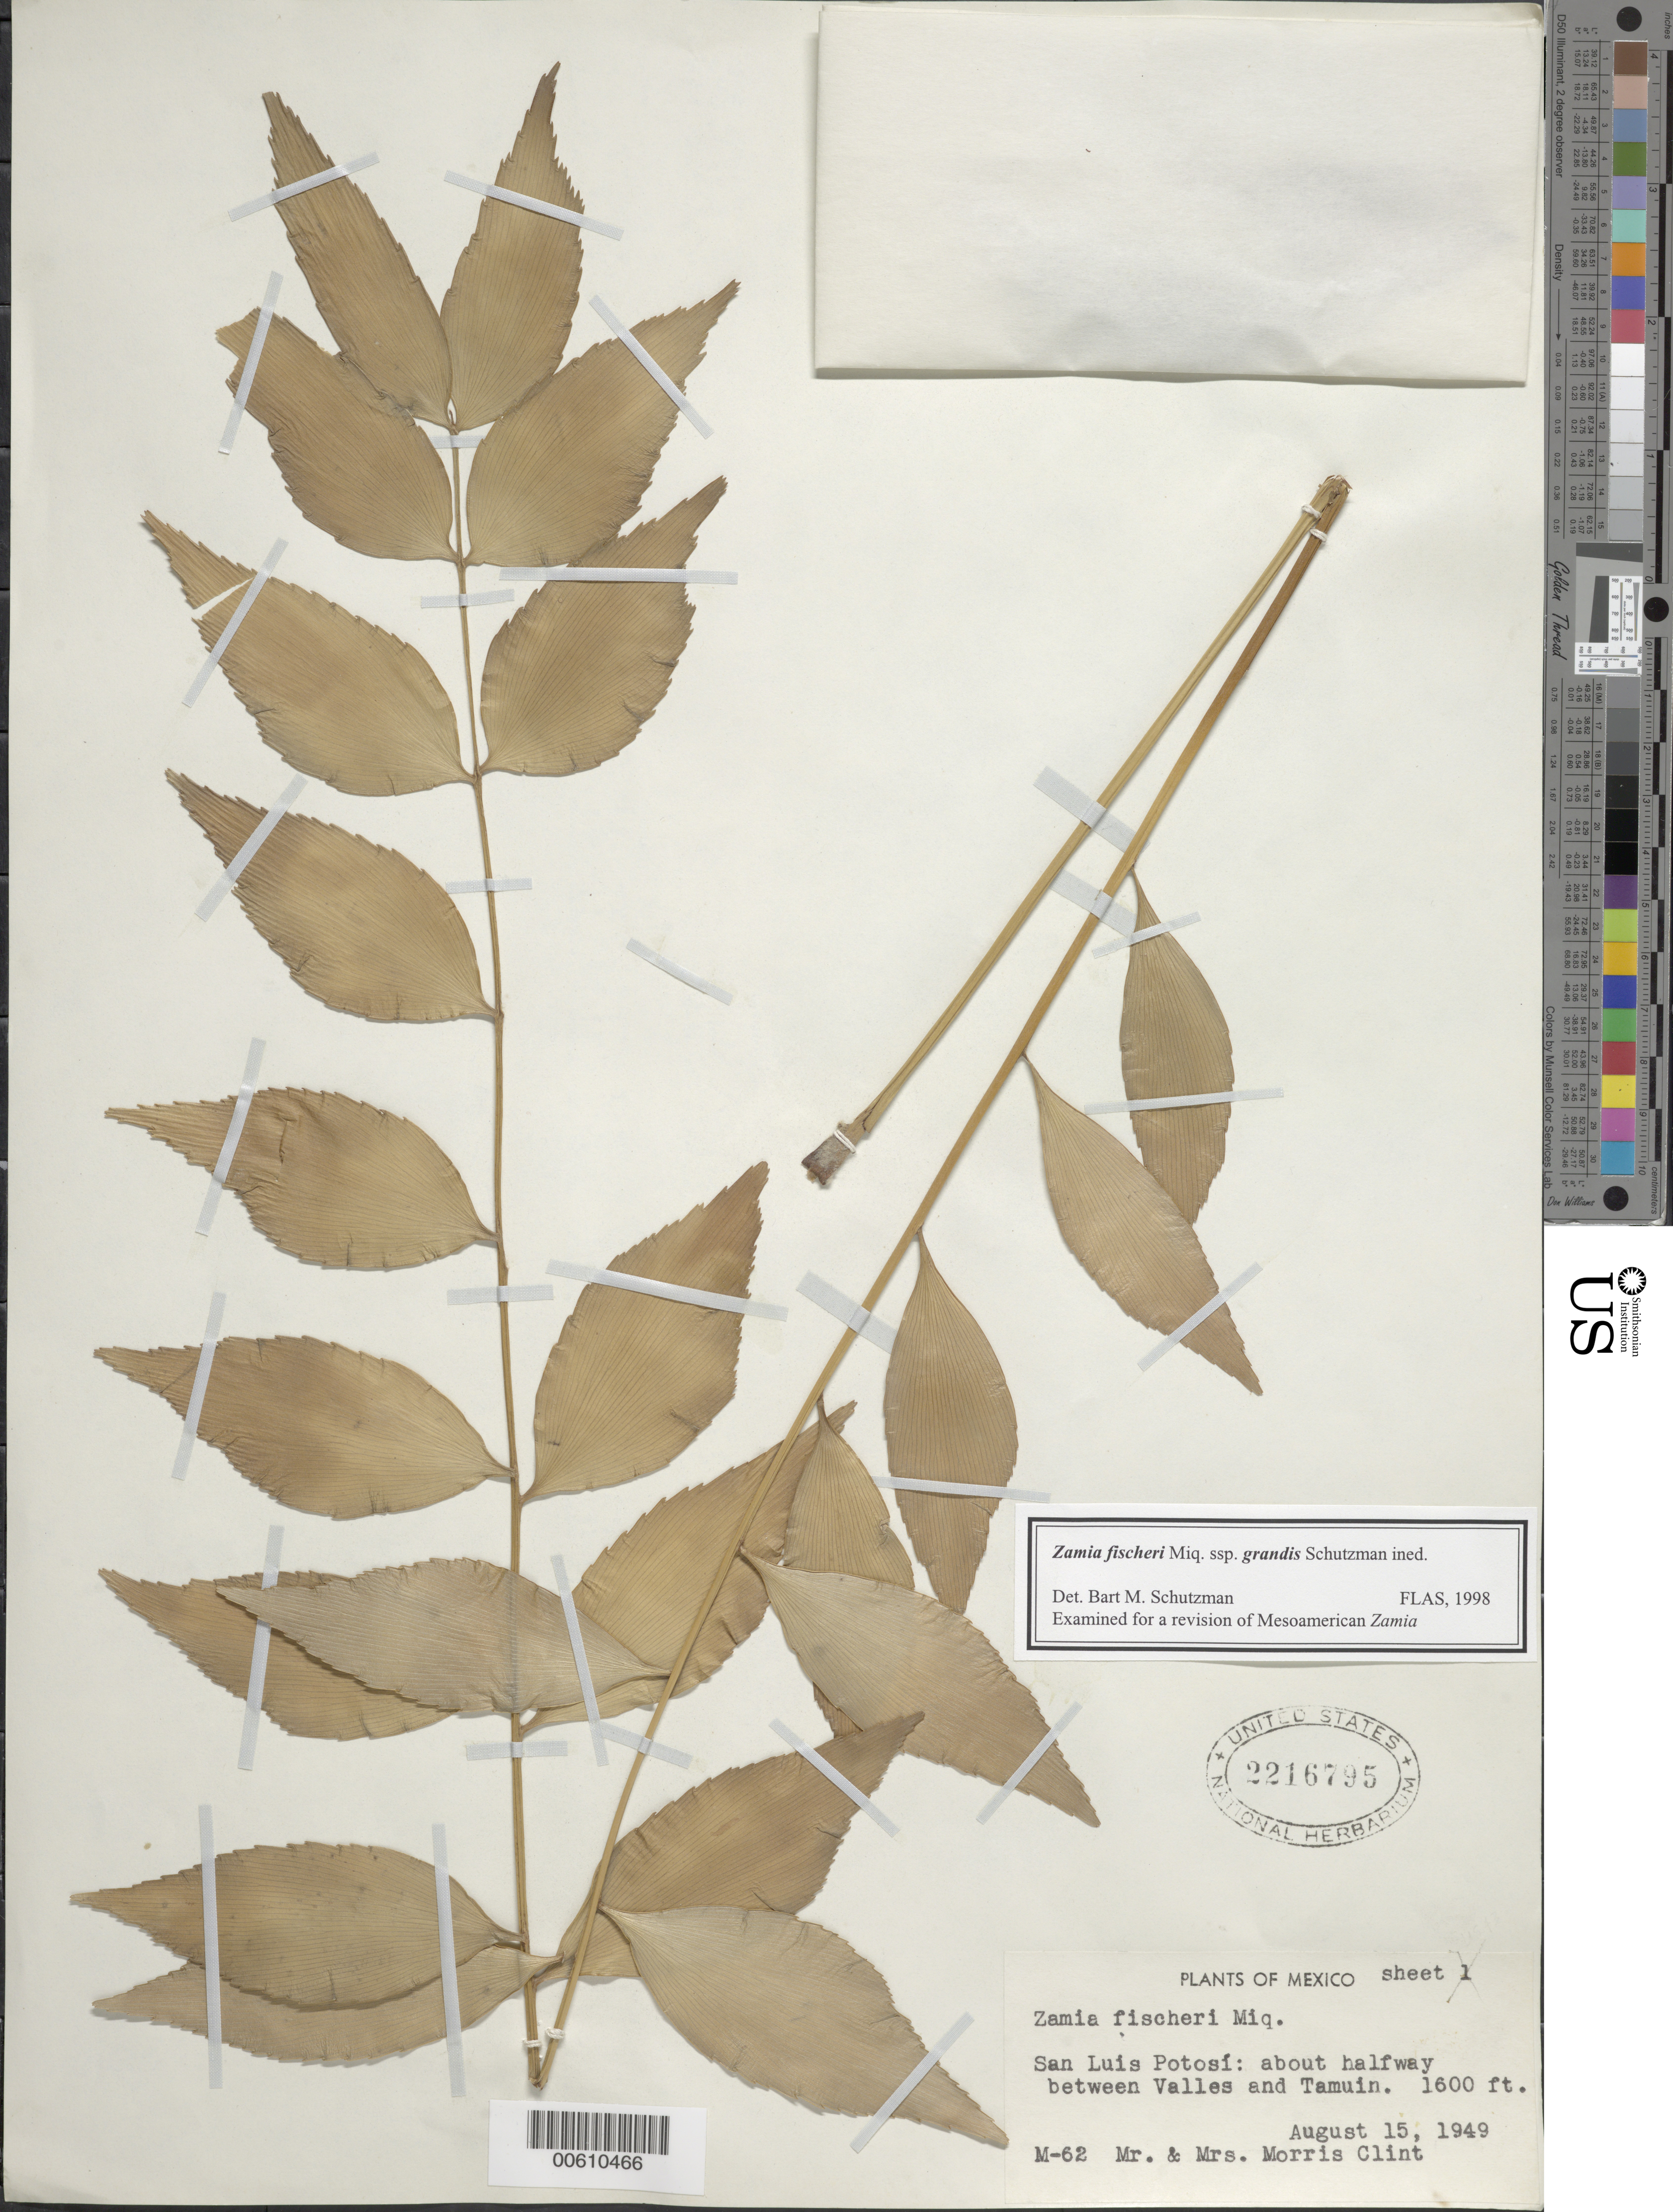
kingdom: Plantae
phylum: Tracheophyta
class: Cycadopsida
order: Cycadales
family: Zamiaceae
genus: Zamia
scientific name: Zamia fischeri subsp. grandis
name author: Schutz.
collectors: M. Clint & M. Clint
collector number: M-62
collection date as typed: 15 Aug 1949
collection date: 1949-08-15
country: Mexico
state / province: San Luis Potosí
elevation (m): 488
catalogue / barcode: US 2216795